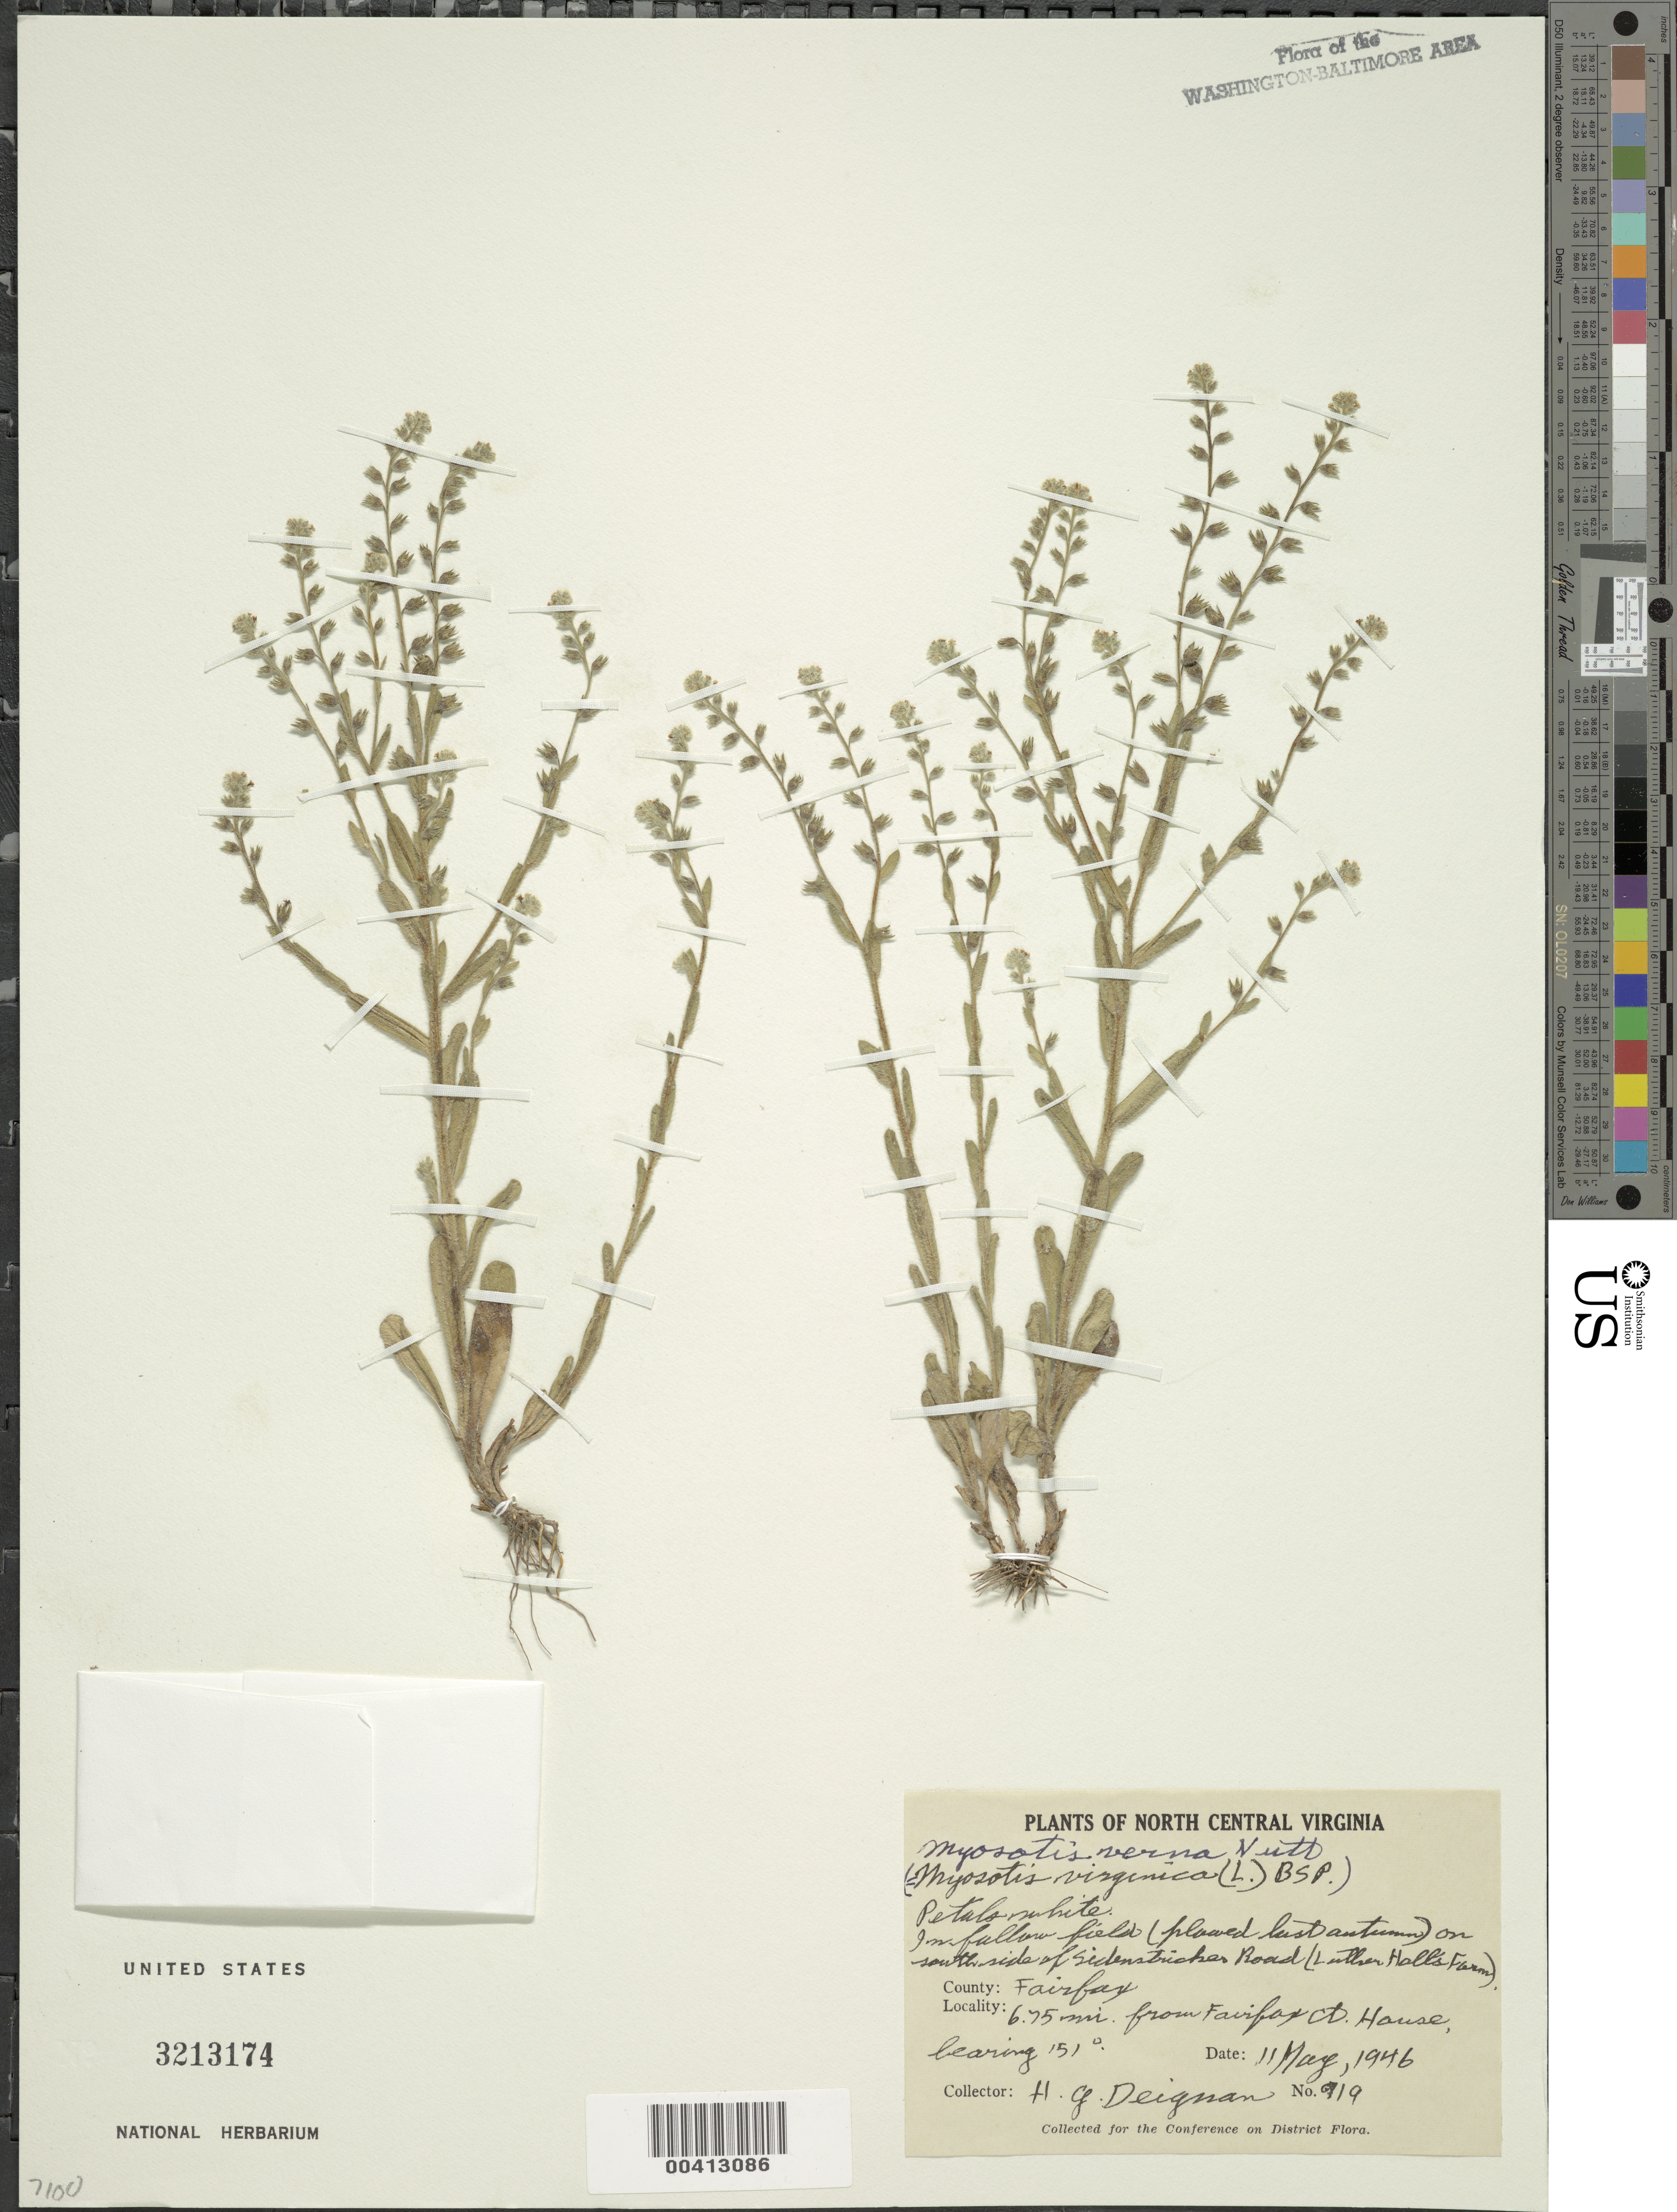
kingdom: Plantae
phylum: Tracheophyta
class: Magnoliopsida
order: Boraginales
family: Boraginaceae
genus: Myosotis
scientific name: Myosotis verna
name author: Nutt.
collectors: H. Deignan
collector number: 919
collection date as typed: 11 May 1946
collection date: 1946-05-11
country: United States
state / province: Virginia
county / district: Fairfax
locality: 6.75 mi. from Fairfax County Courthouse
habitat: In fallow field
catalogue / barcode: US 3213174